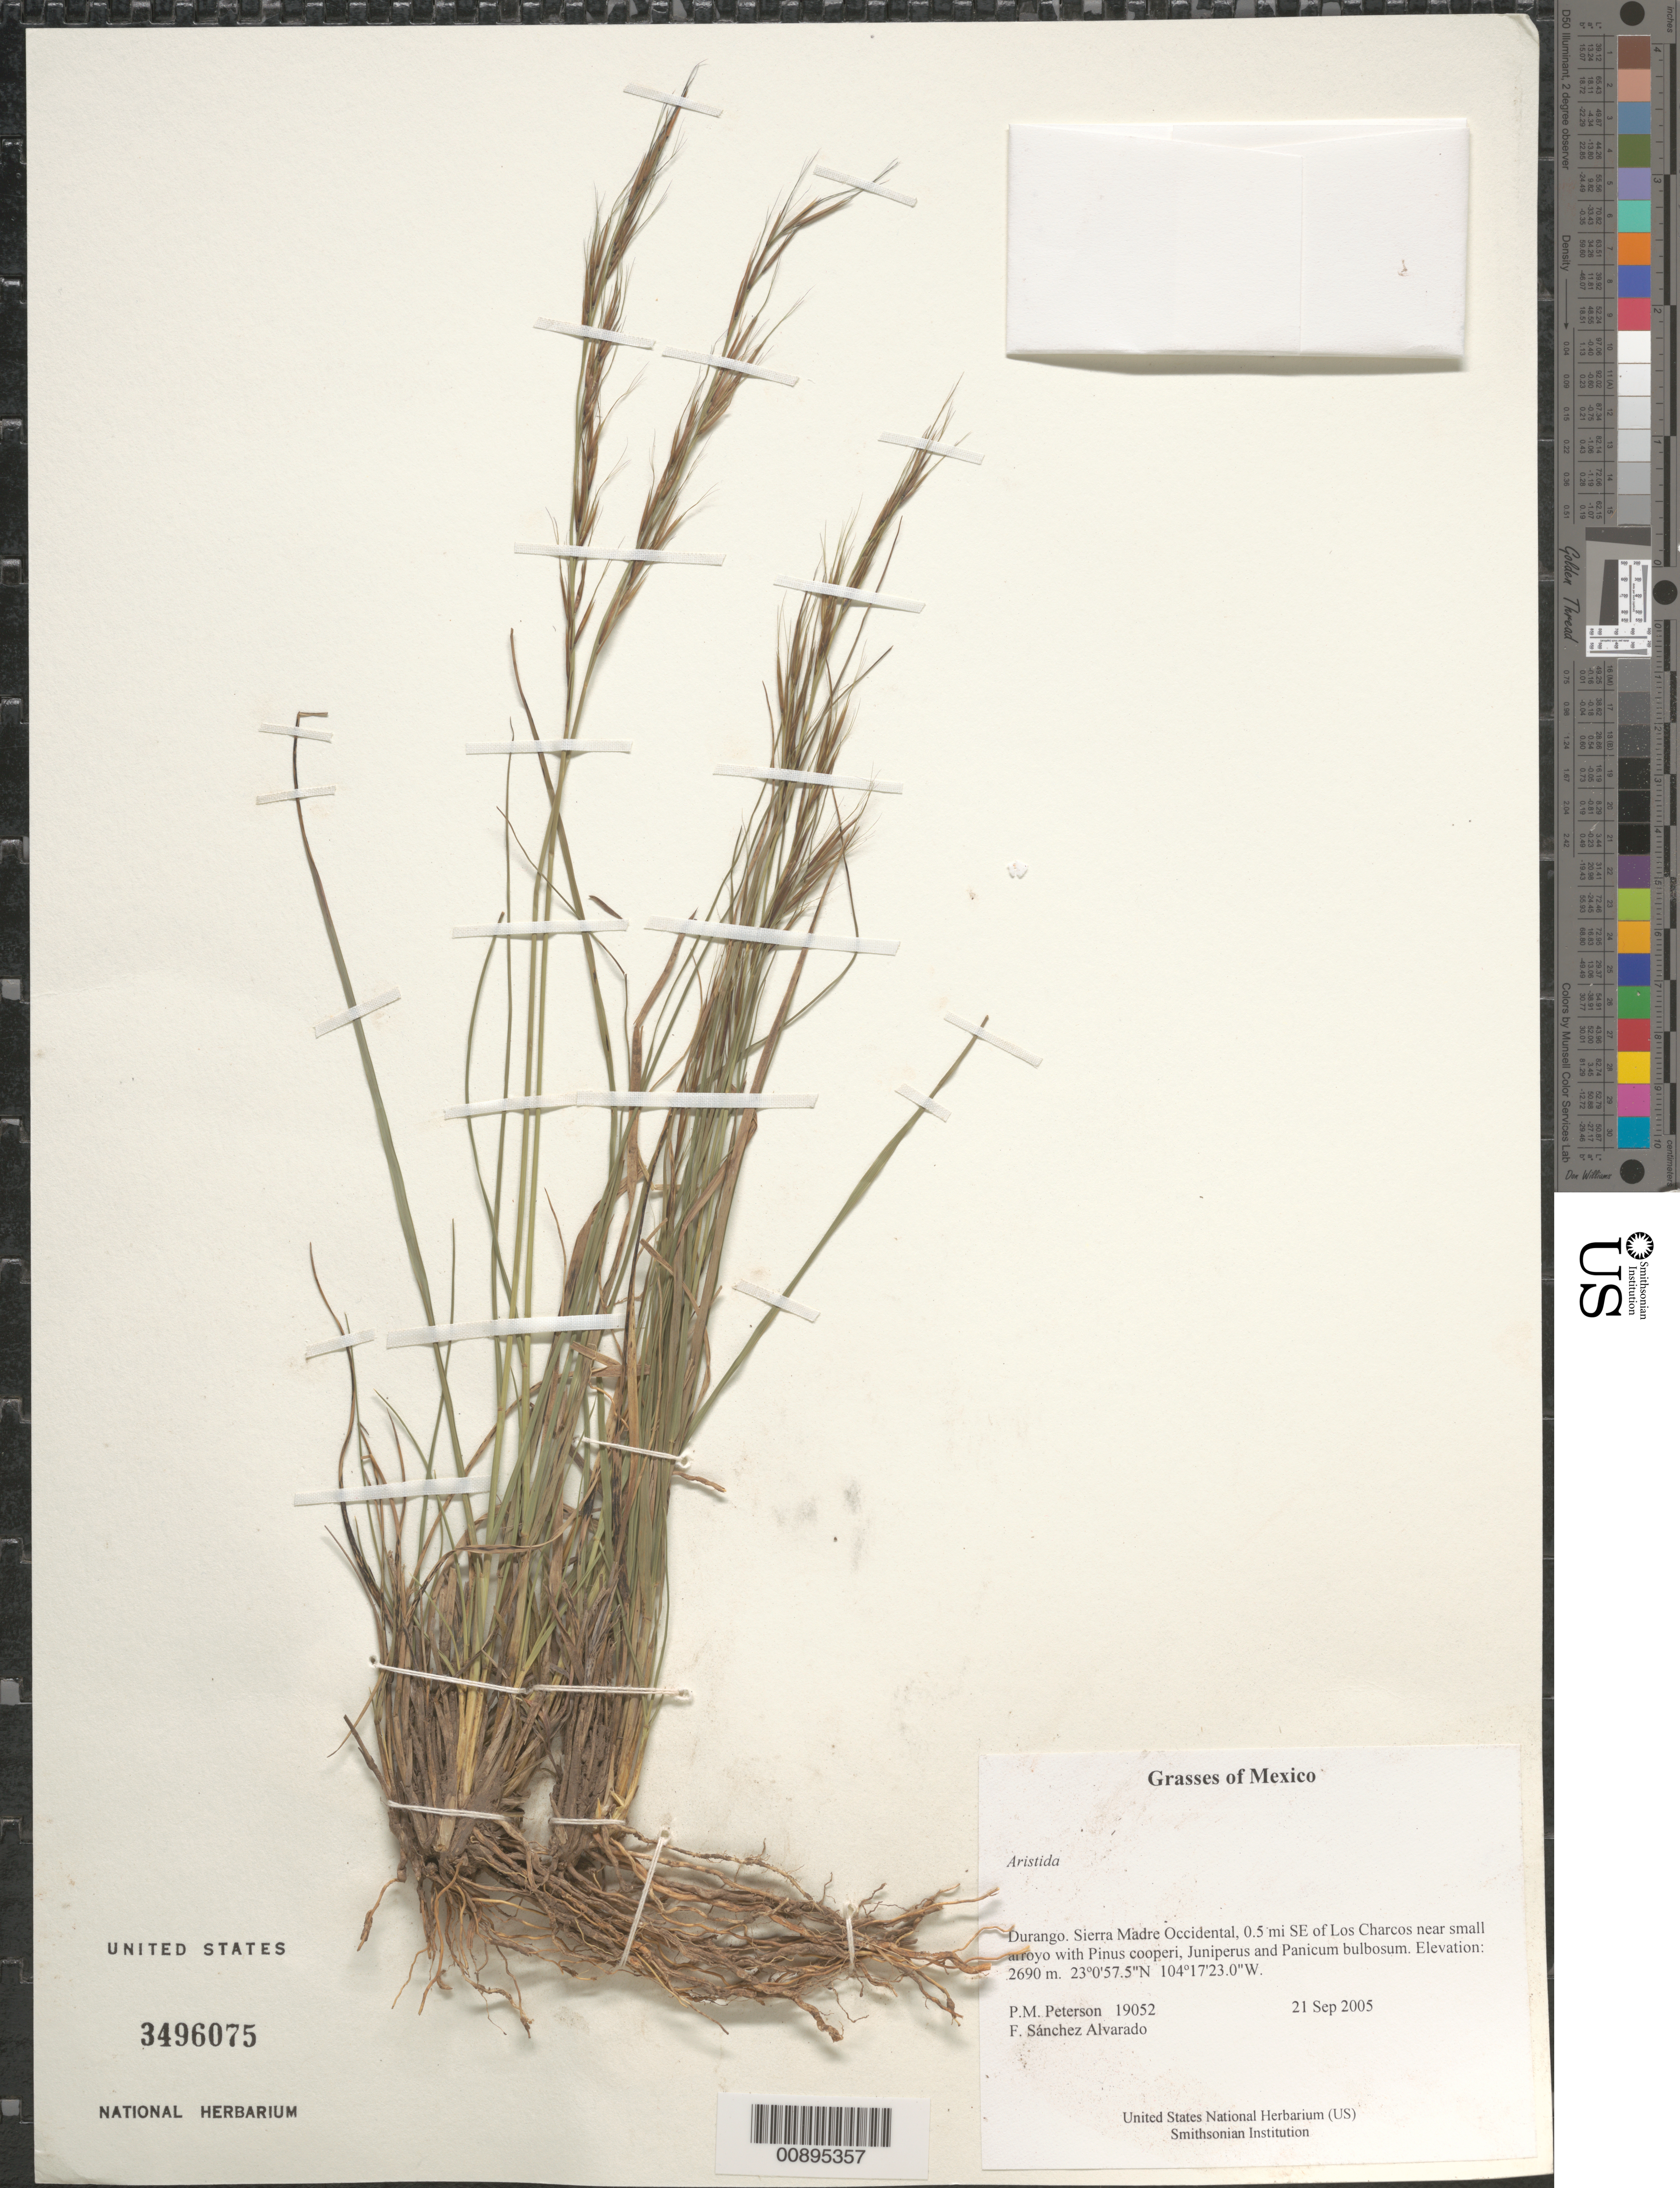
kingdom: Plantae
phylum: Tracheophyta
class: Liliopsida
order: Poales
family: Poaceae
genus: Aristida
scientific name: Aristida sp.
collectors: P. M. Peterson & F. Sánchez Alvarado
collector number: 19052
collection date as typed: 21 Sep 2005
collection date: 2005-09-21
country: Mexico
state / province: Durango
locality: Sierra Madre Occidental, 0.5 mi SE of Los Charcos near small arroyo with Pinus cooperi, Juniperus and Panicum bulbosum.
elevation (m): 2690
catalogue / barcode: US 3496075